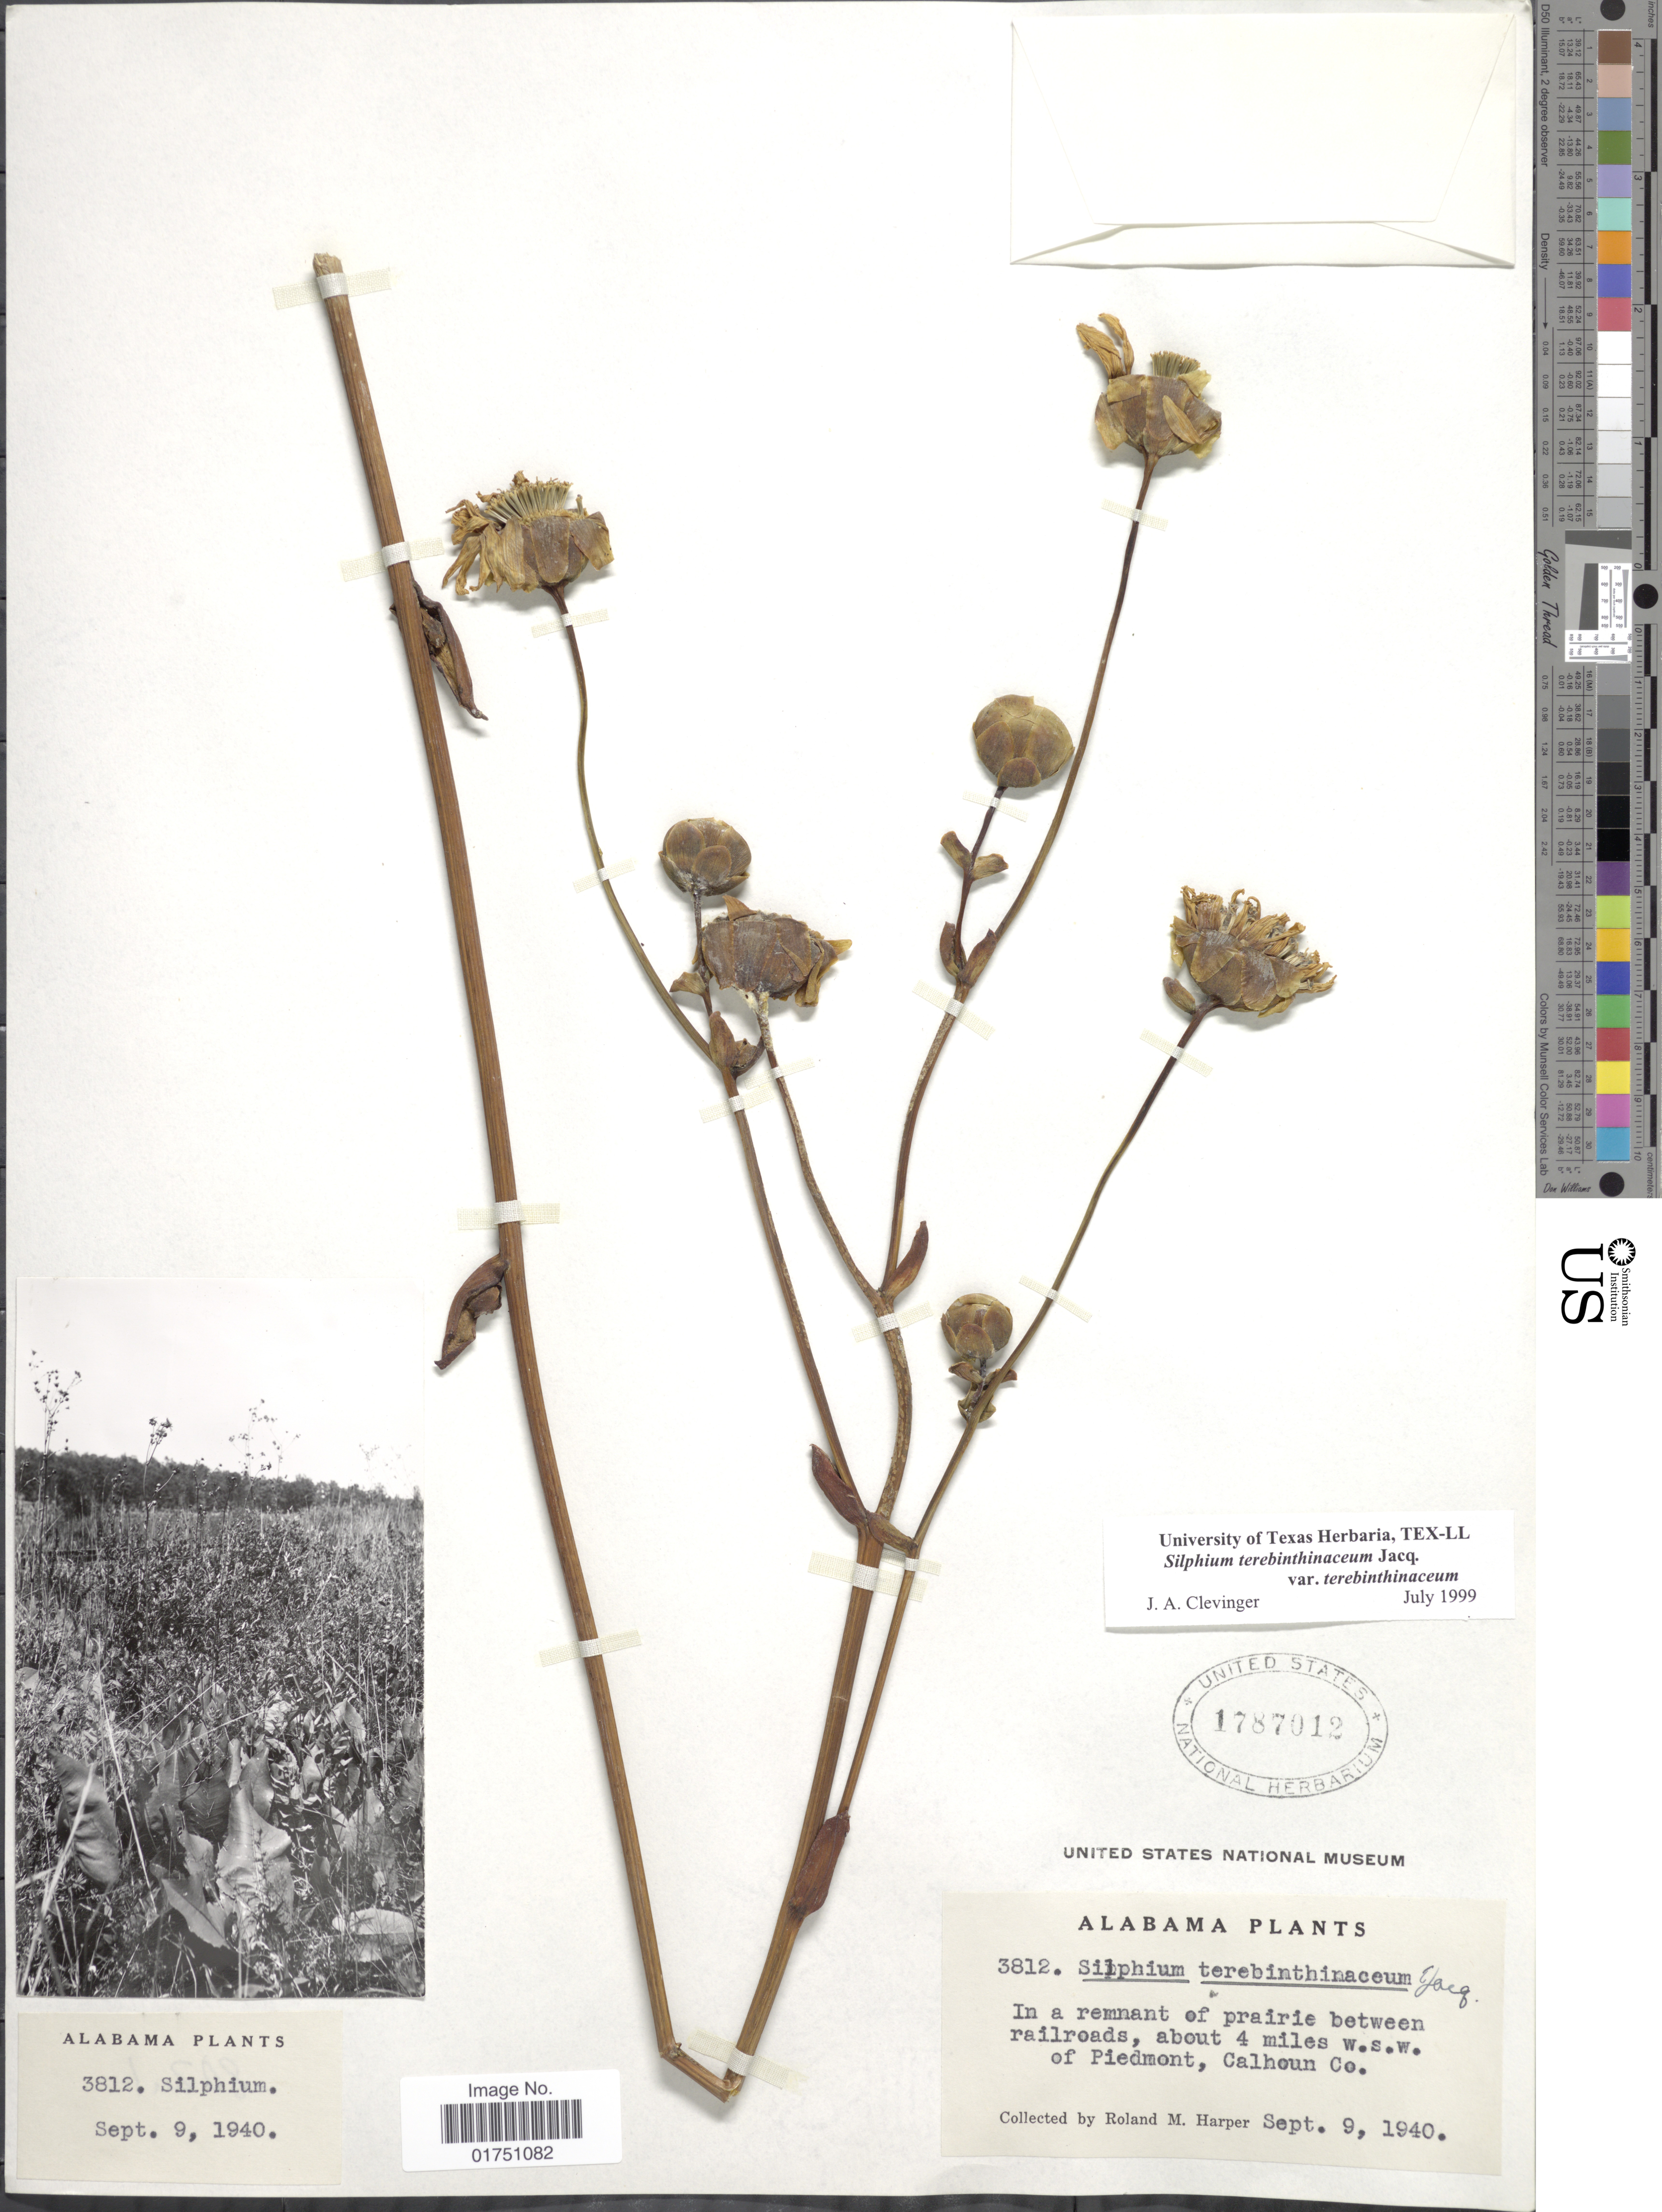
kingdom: Plantae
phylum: Tracheophyta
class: Magnoliopsida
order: Asterales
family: Asteraceae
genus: Silphium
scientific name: Silphium terebinthinaceum var. terebinthinaceum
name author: Jacq.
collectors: R. M. Harper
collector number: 3812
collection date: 1940-09-09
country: United States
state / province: Alabama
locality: In a remnant of prairie between railroads, about 4 miles w.s.w. of Piedmont, Calhoun Co.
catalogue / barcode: US 1787012